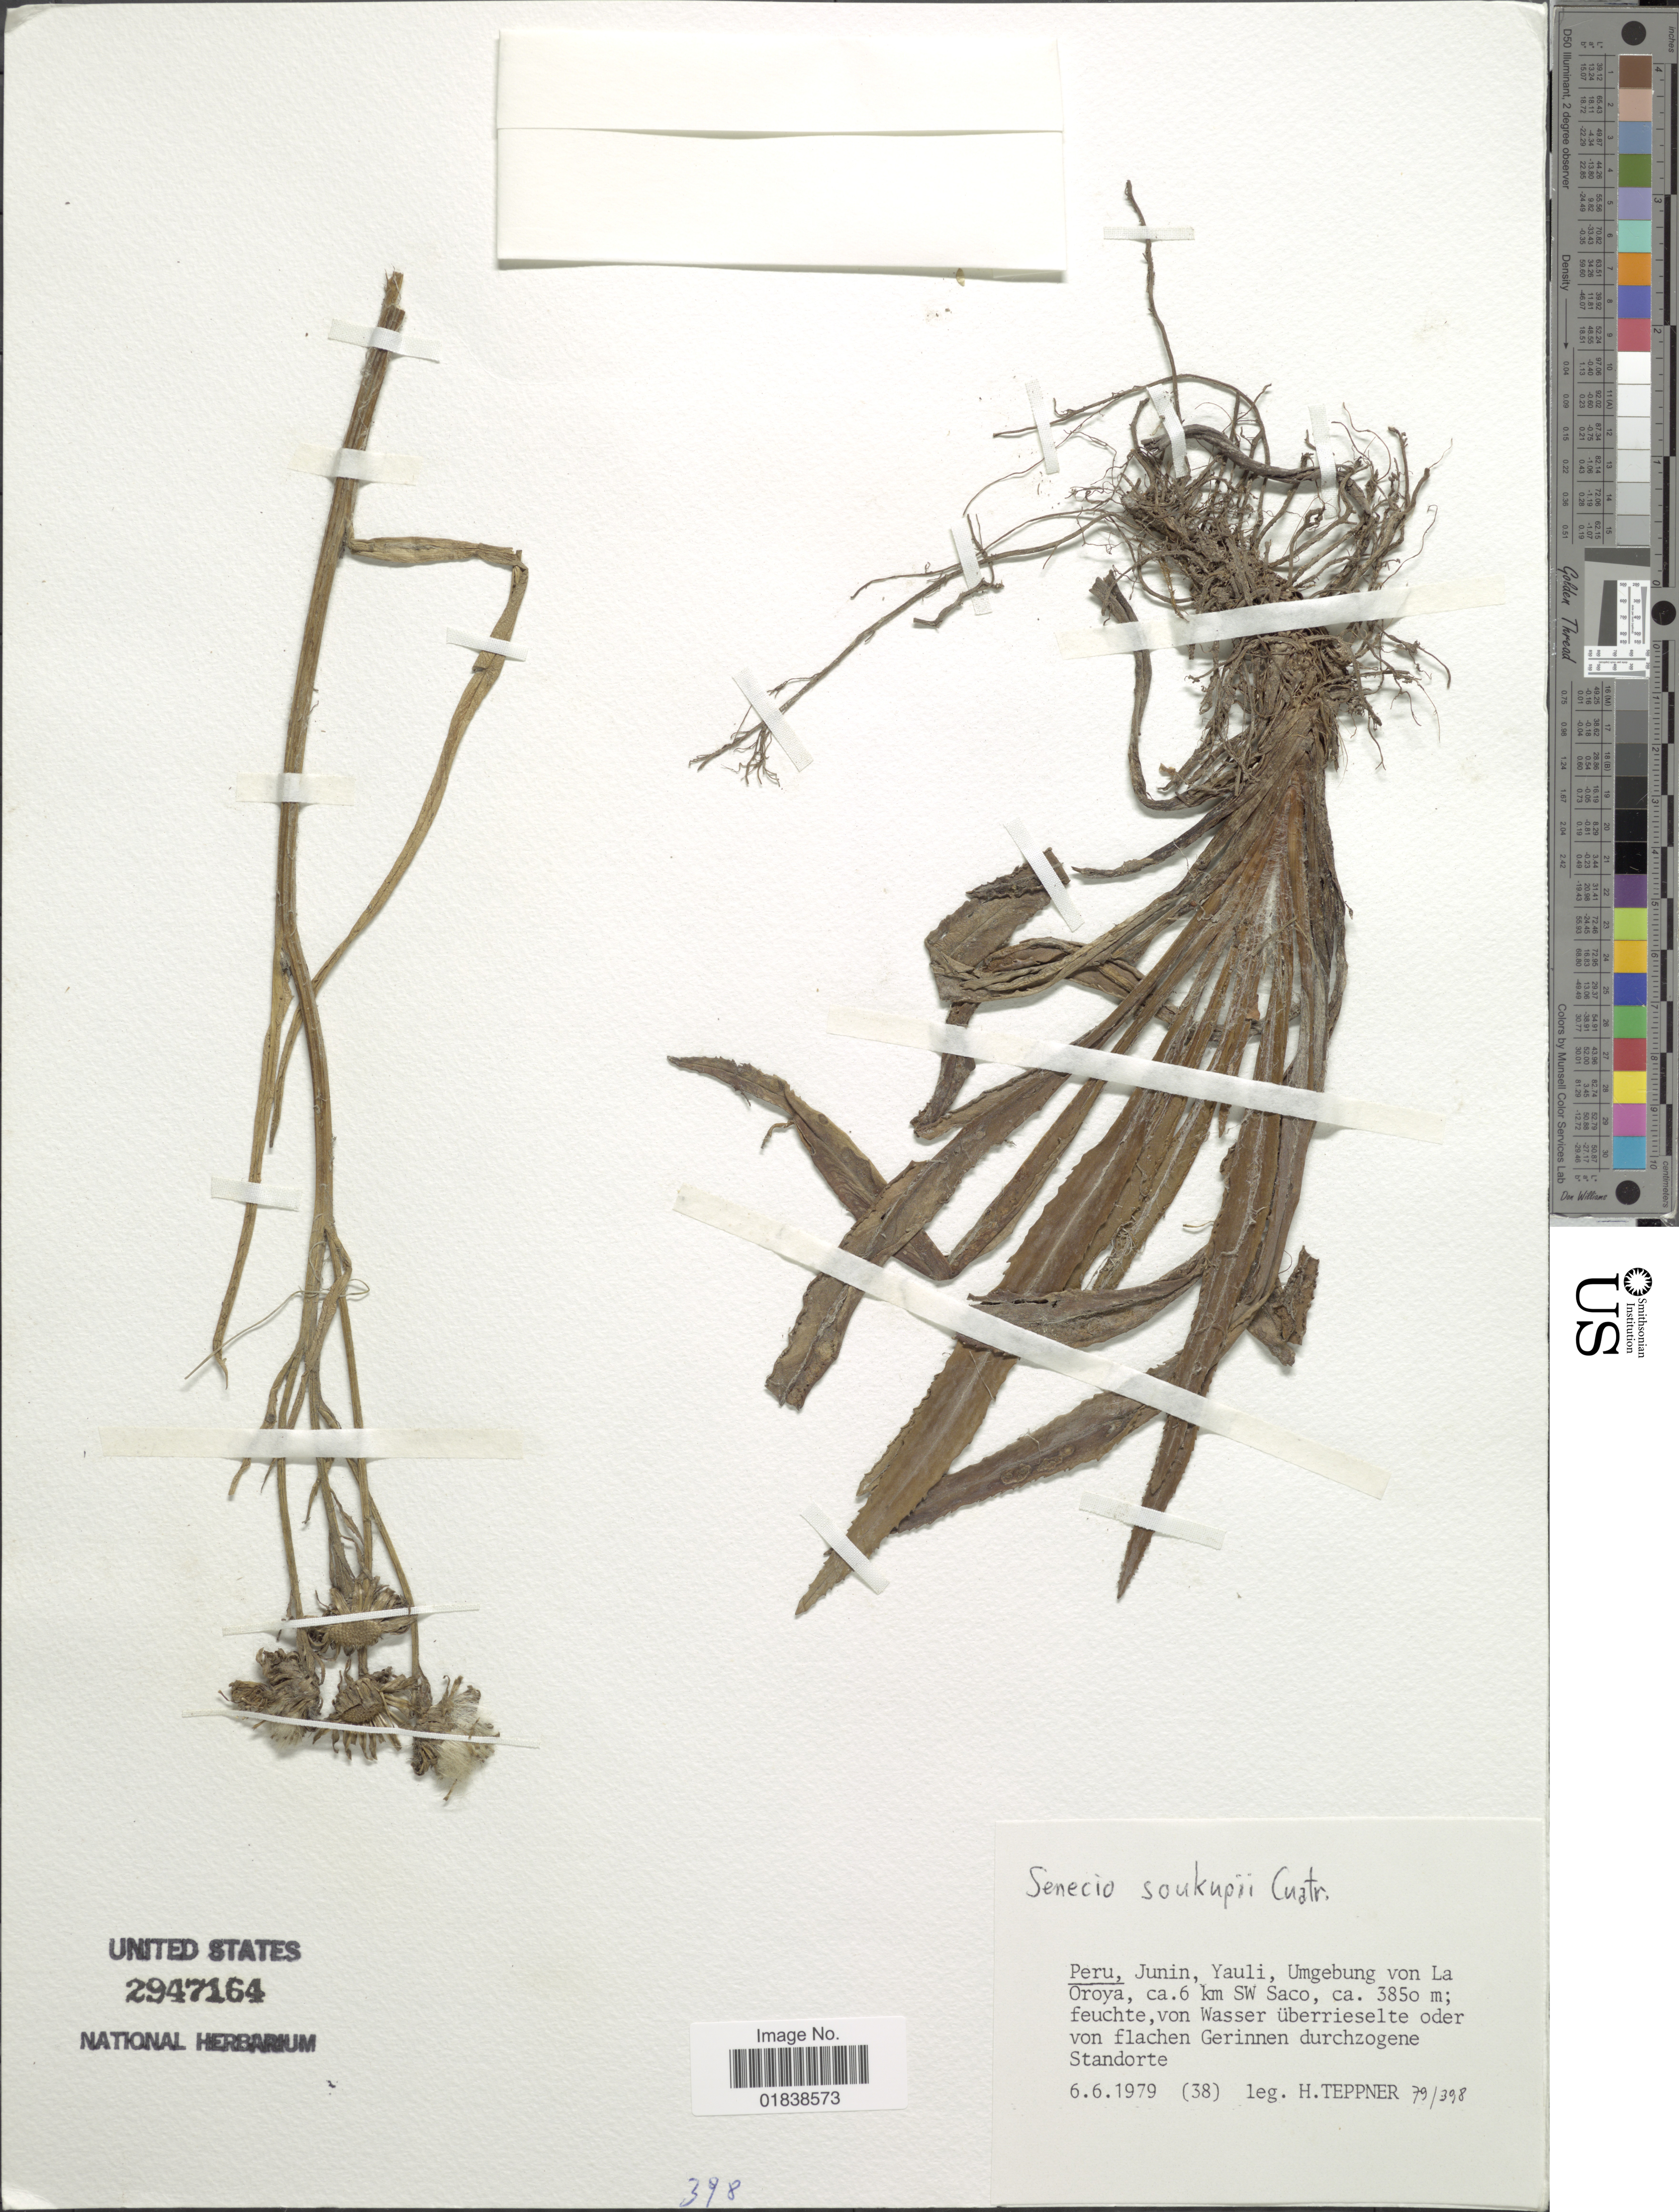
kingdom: Plantae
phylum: Tracheophyta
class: Magnoliopsida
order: Asterales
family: Asteraceae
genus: Senecio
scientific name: Senecio soukupii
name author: Cuatrec.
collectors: H. Teppner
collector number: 79/398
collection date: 1979-06-06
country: Peru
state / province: Junín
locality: Yauli, Umgebung von La Oroya, ca 6 km SW Saco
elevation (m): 3850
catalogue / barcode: US 2947164